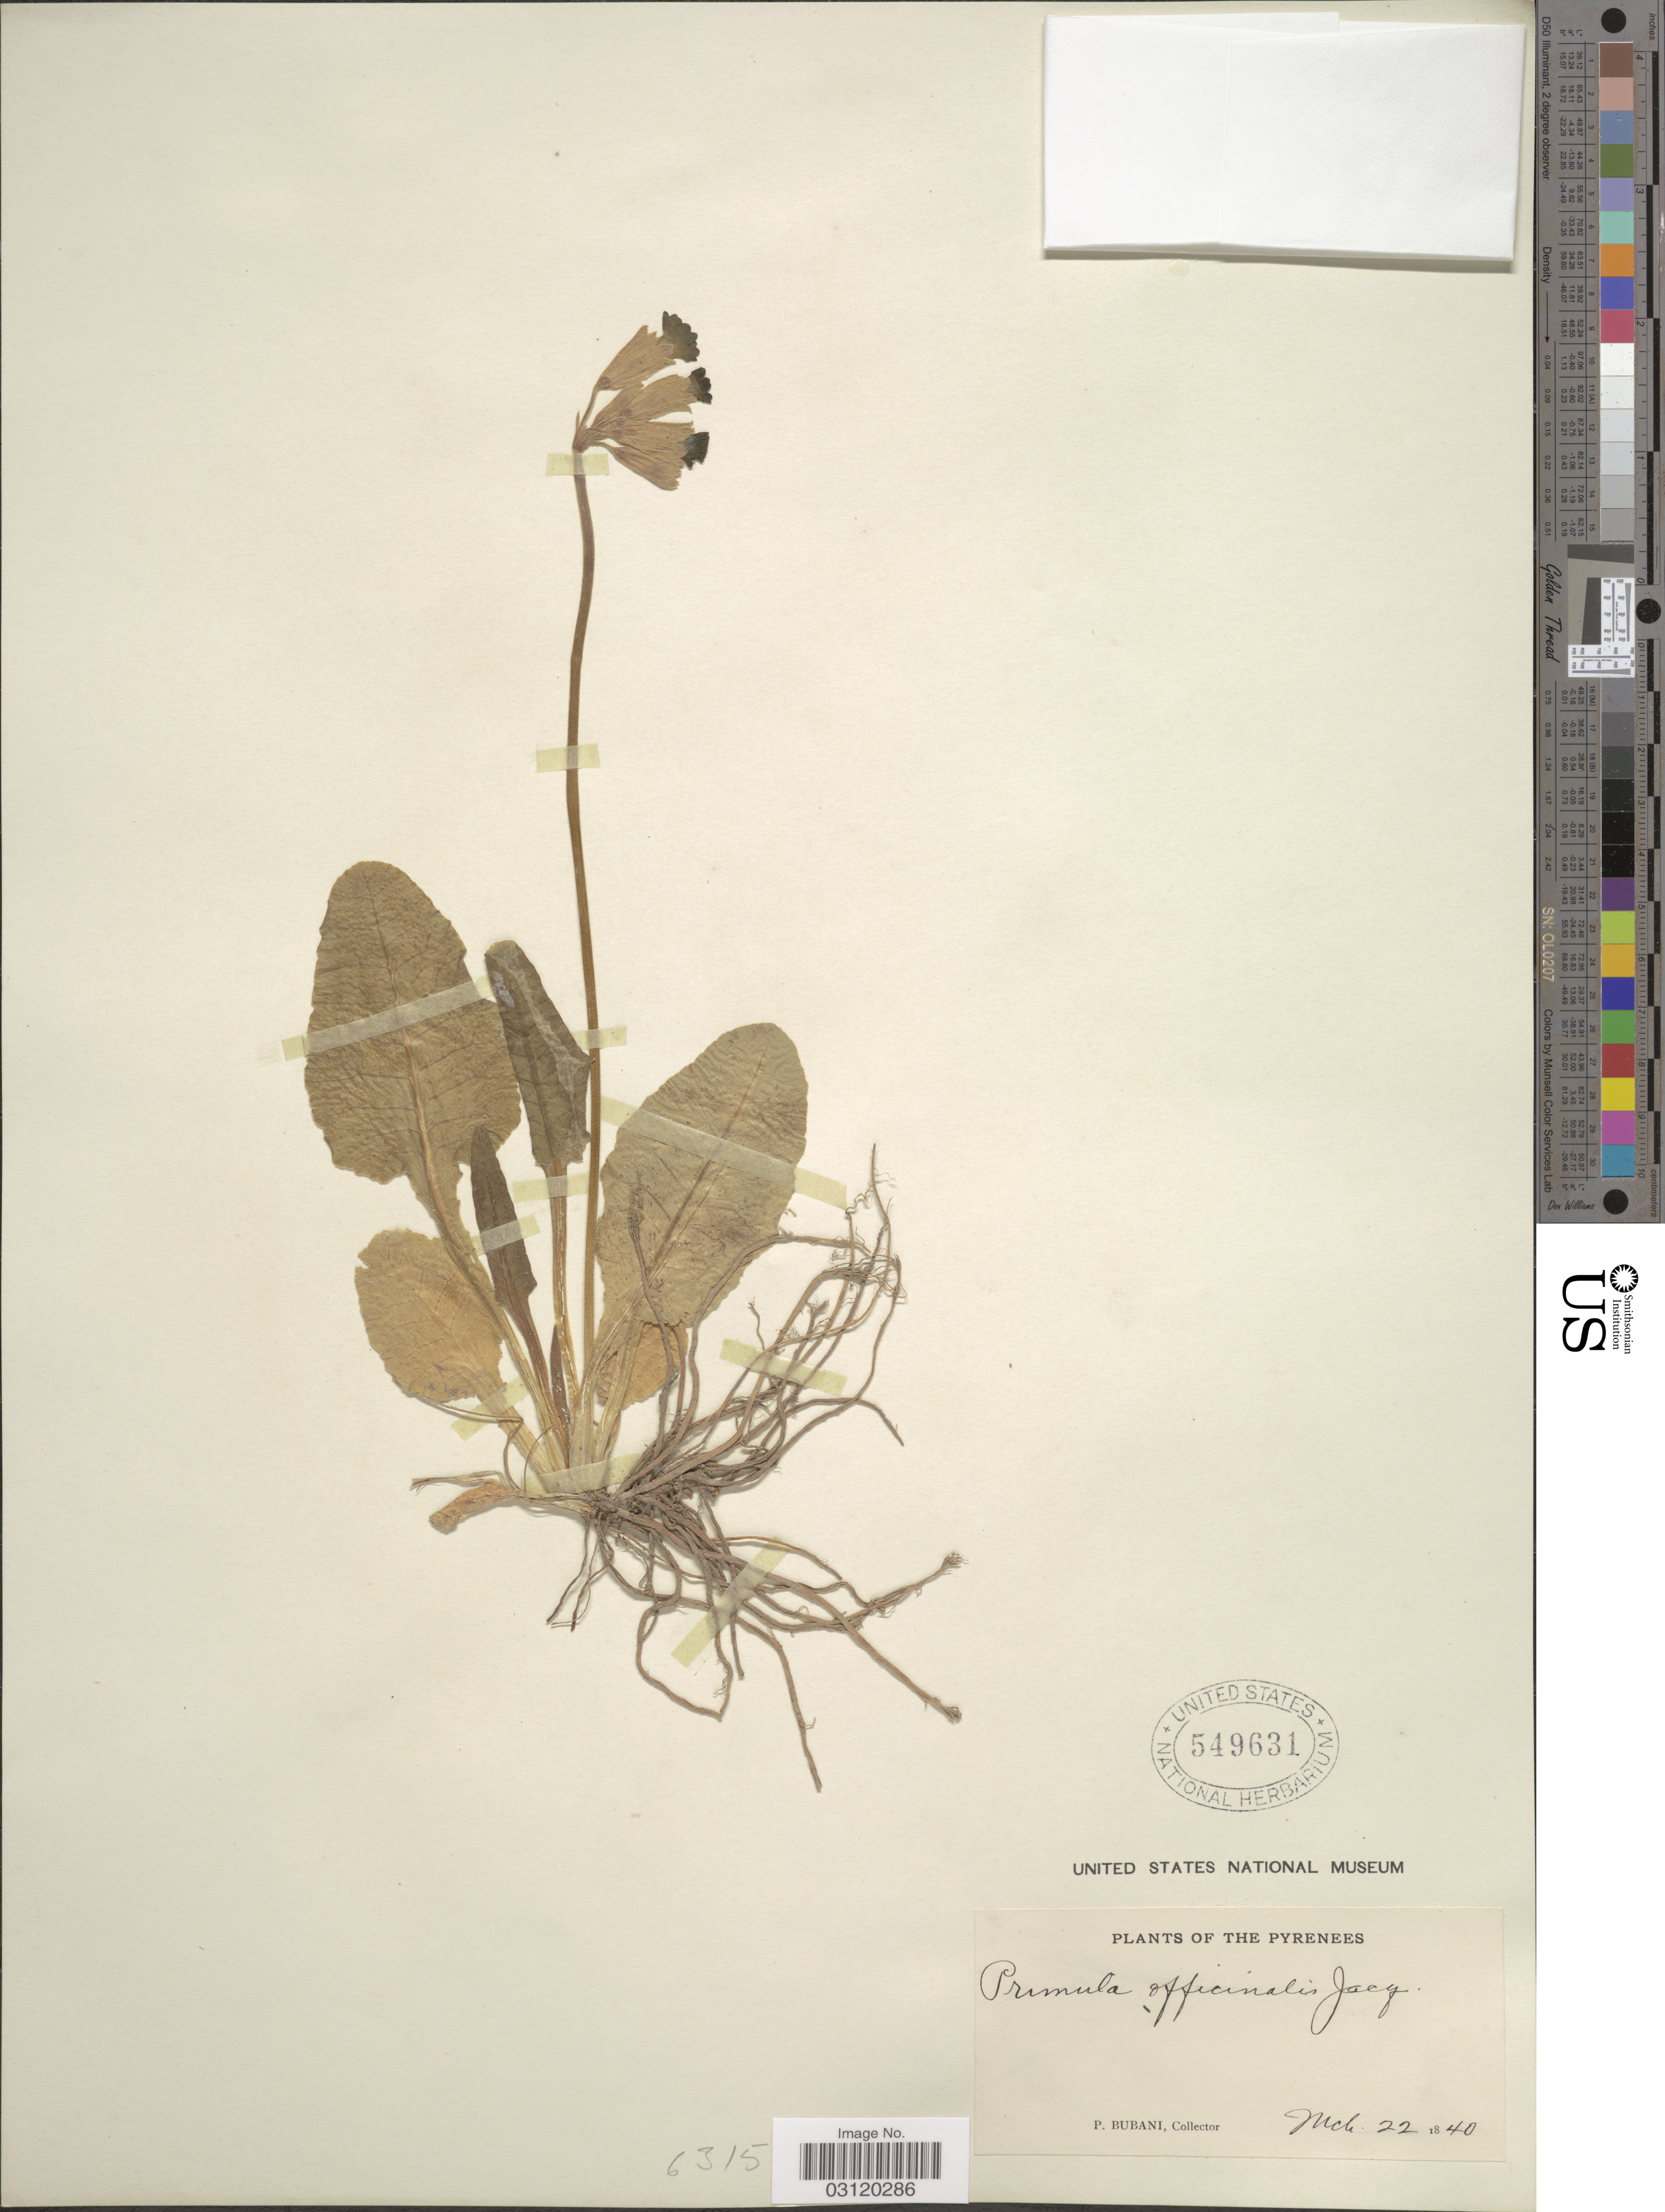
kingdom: Plantae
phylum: Tracheophyta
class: Magnoliopsida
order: Ericales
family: Primulaceae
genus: Primula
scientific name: Primula officinalis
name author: (L.) Hill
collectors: P. Bubani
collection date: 1840-03-22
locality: The Pyrenees.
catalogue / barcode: US 549631